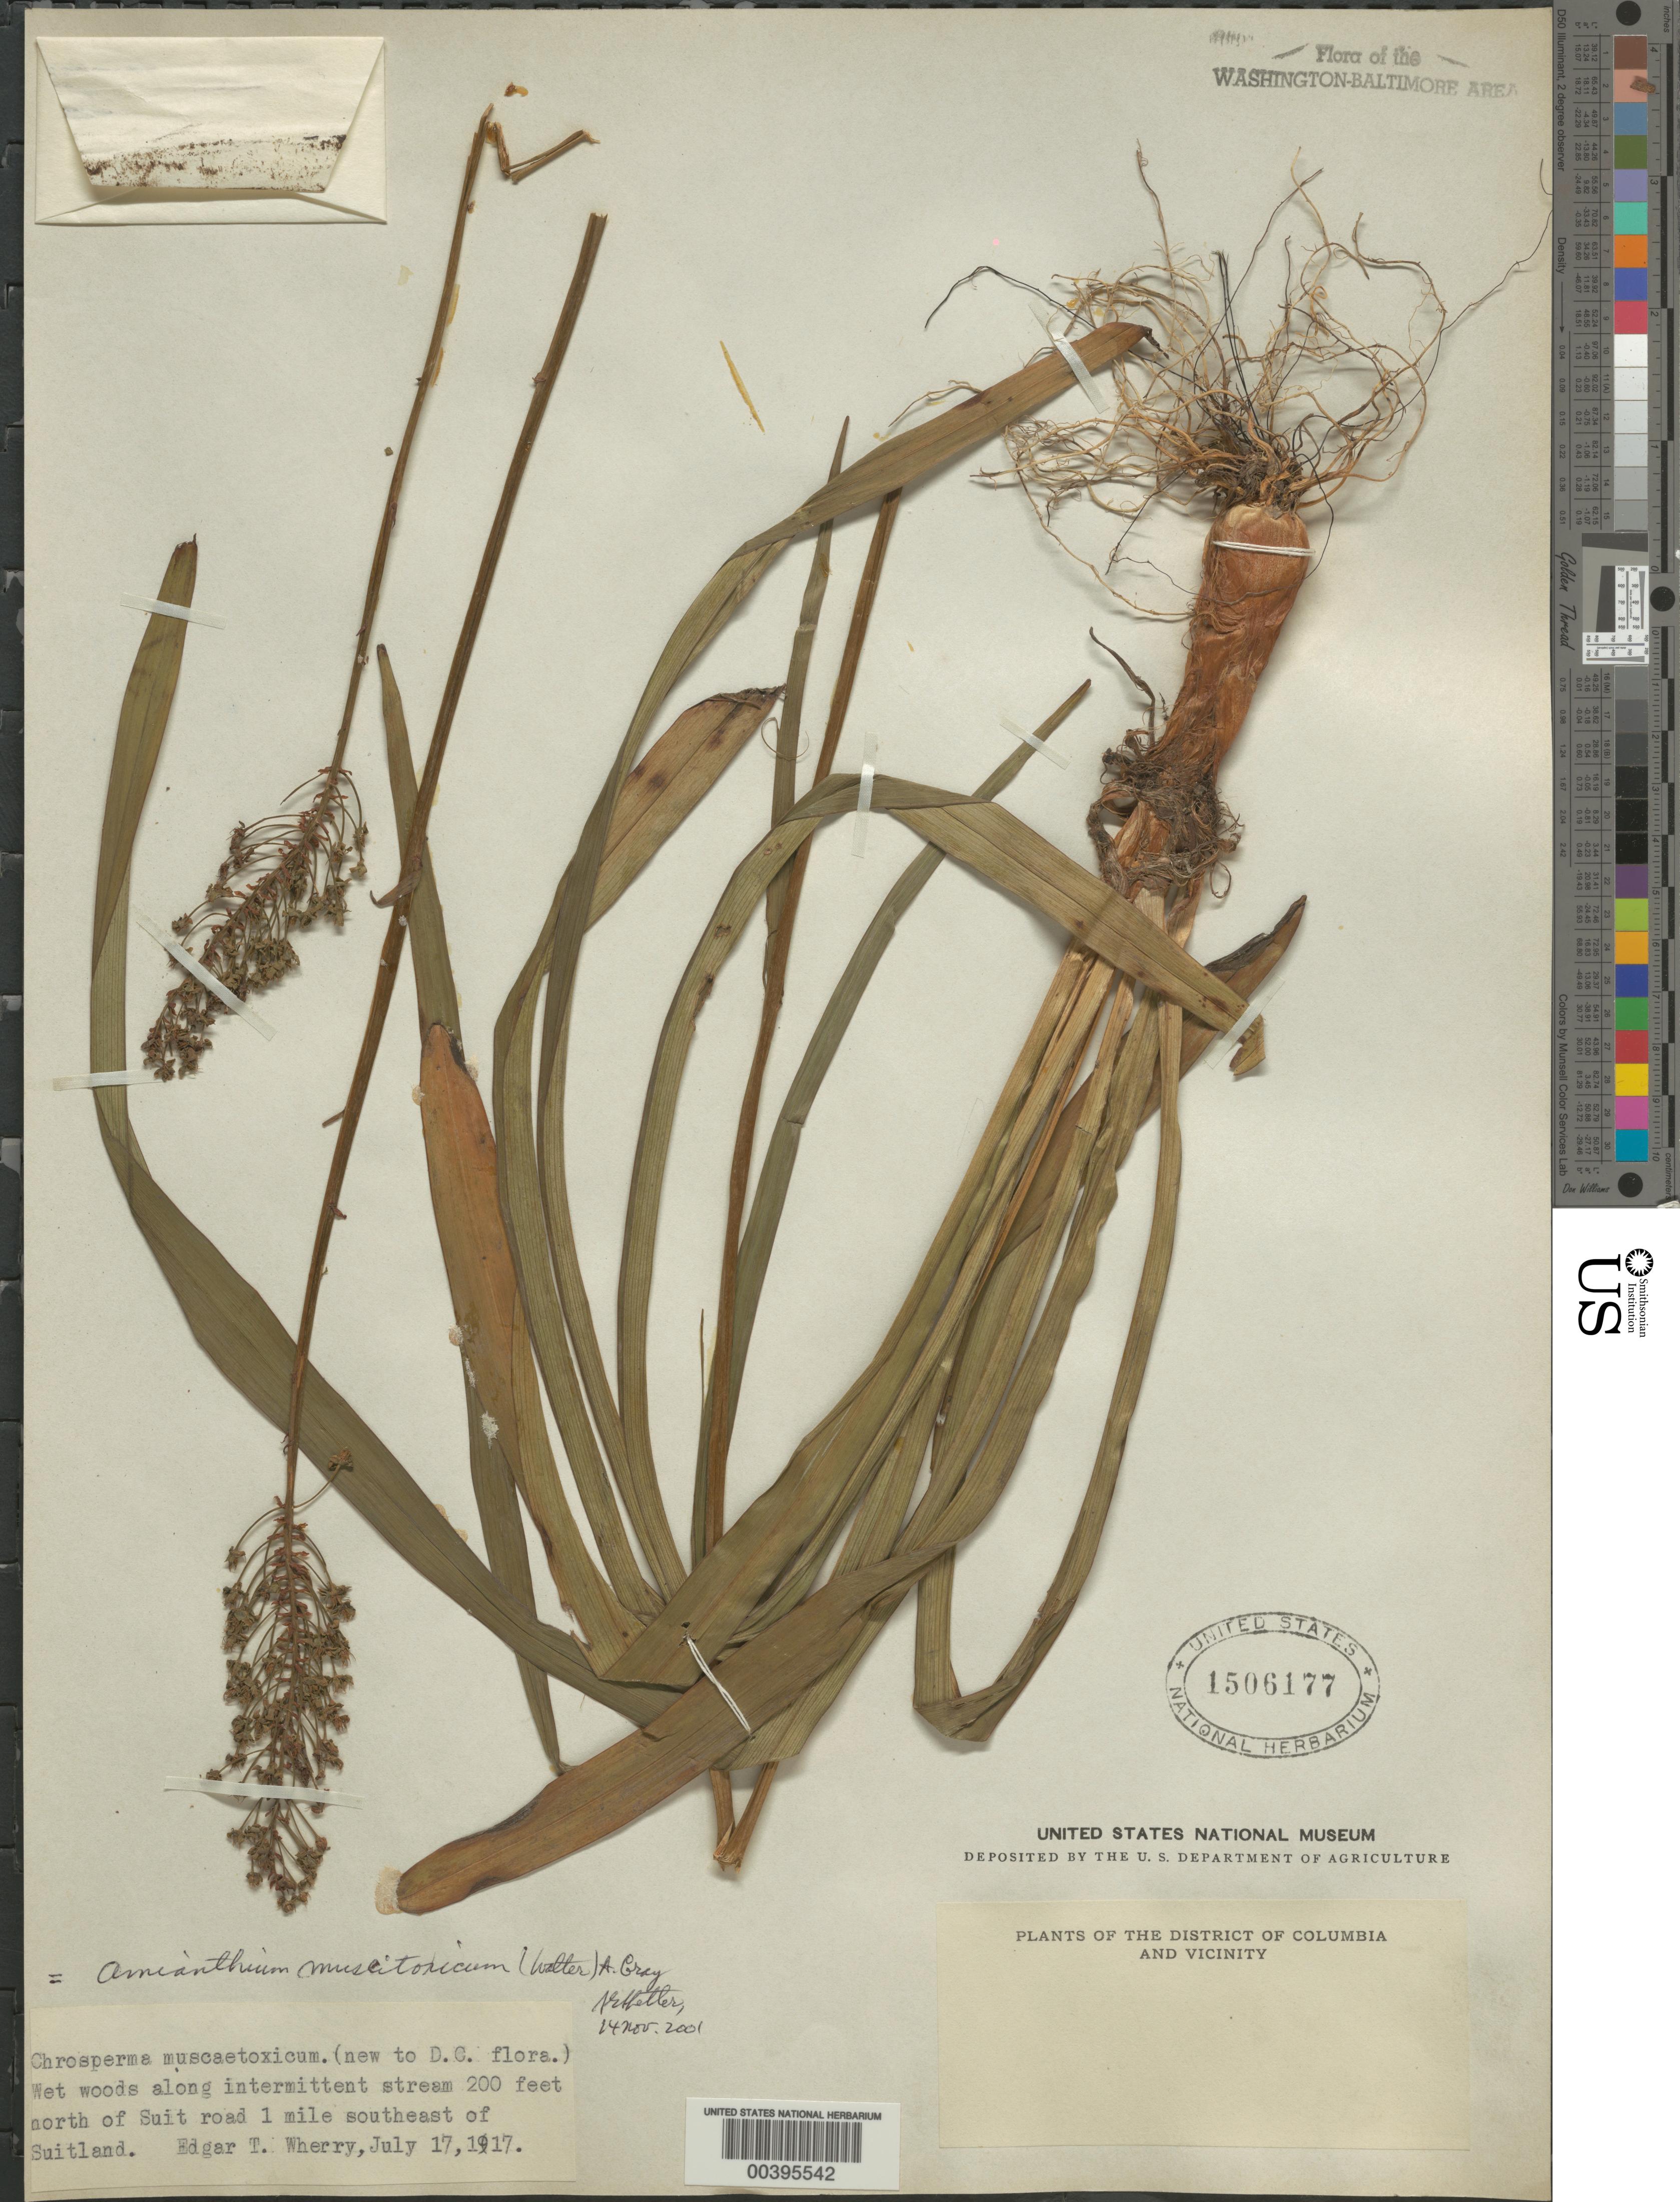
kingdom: Plantae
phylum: Tracheophyta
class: Liliopsida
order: Liliales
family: Melanthiaceae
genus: Amianthium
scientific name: Amianthium muscitoxicum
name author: (Walter) A. Gray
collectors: E. T. Wherry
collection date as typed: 17 Jul 1917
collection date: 1917-07-17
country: United States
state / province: Maryland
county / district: Prince George's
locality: Southeast of Suitland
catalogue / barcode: US 1506177